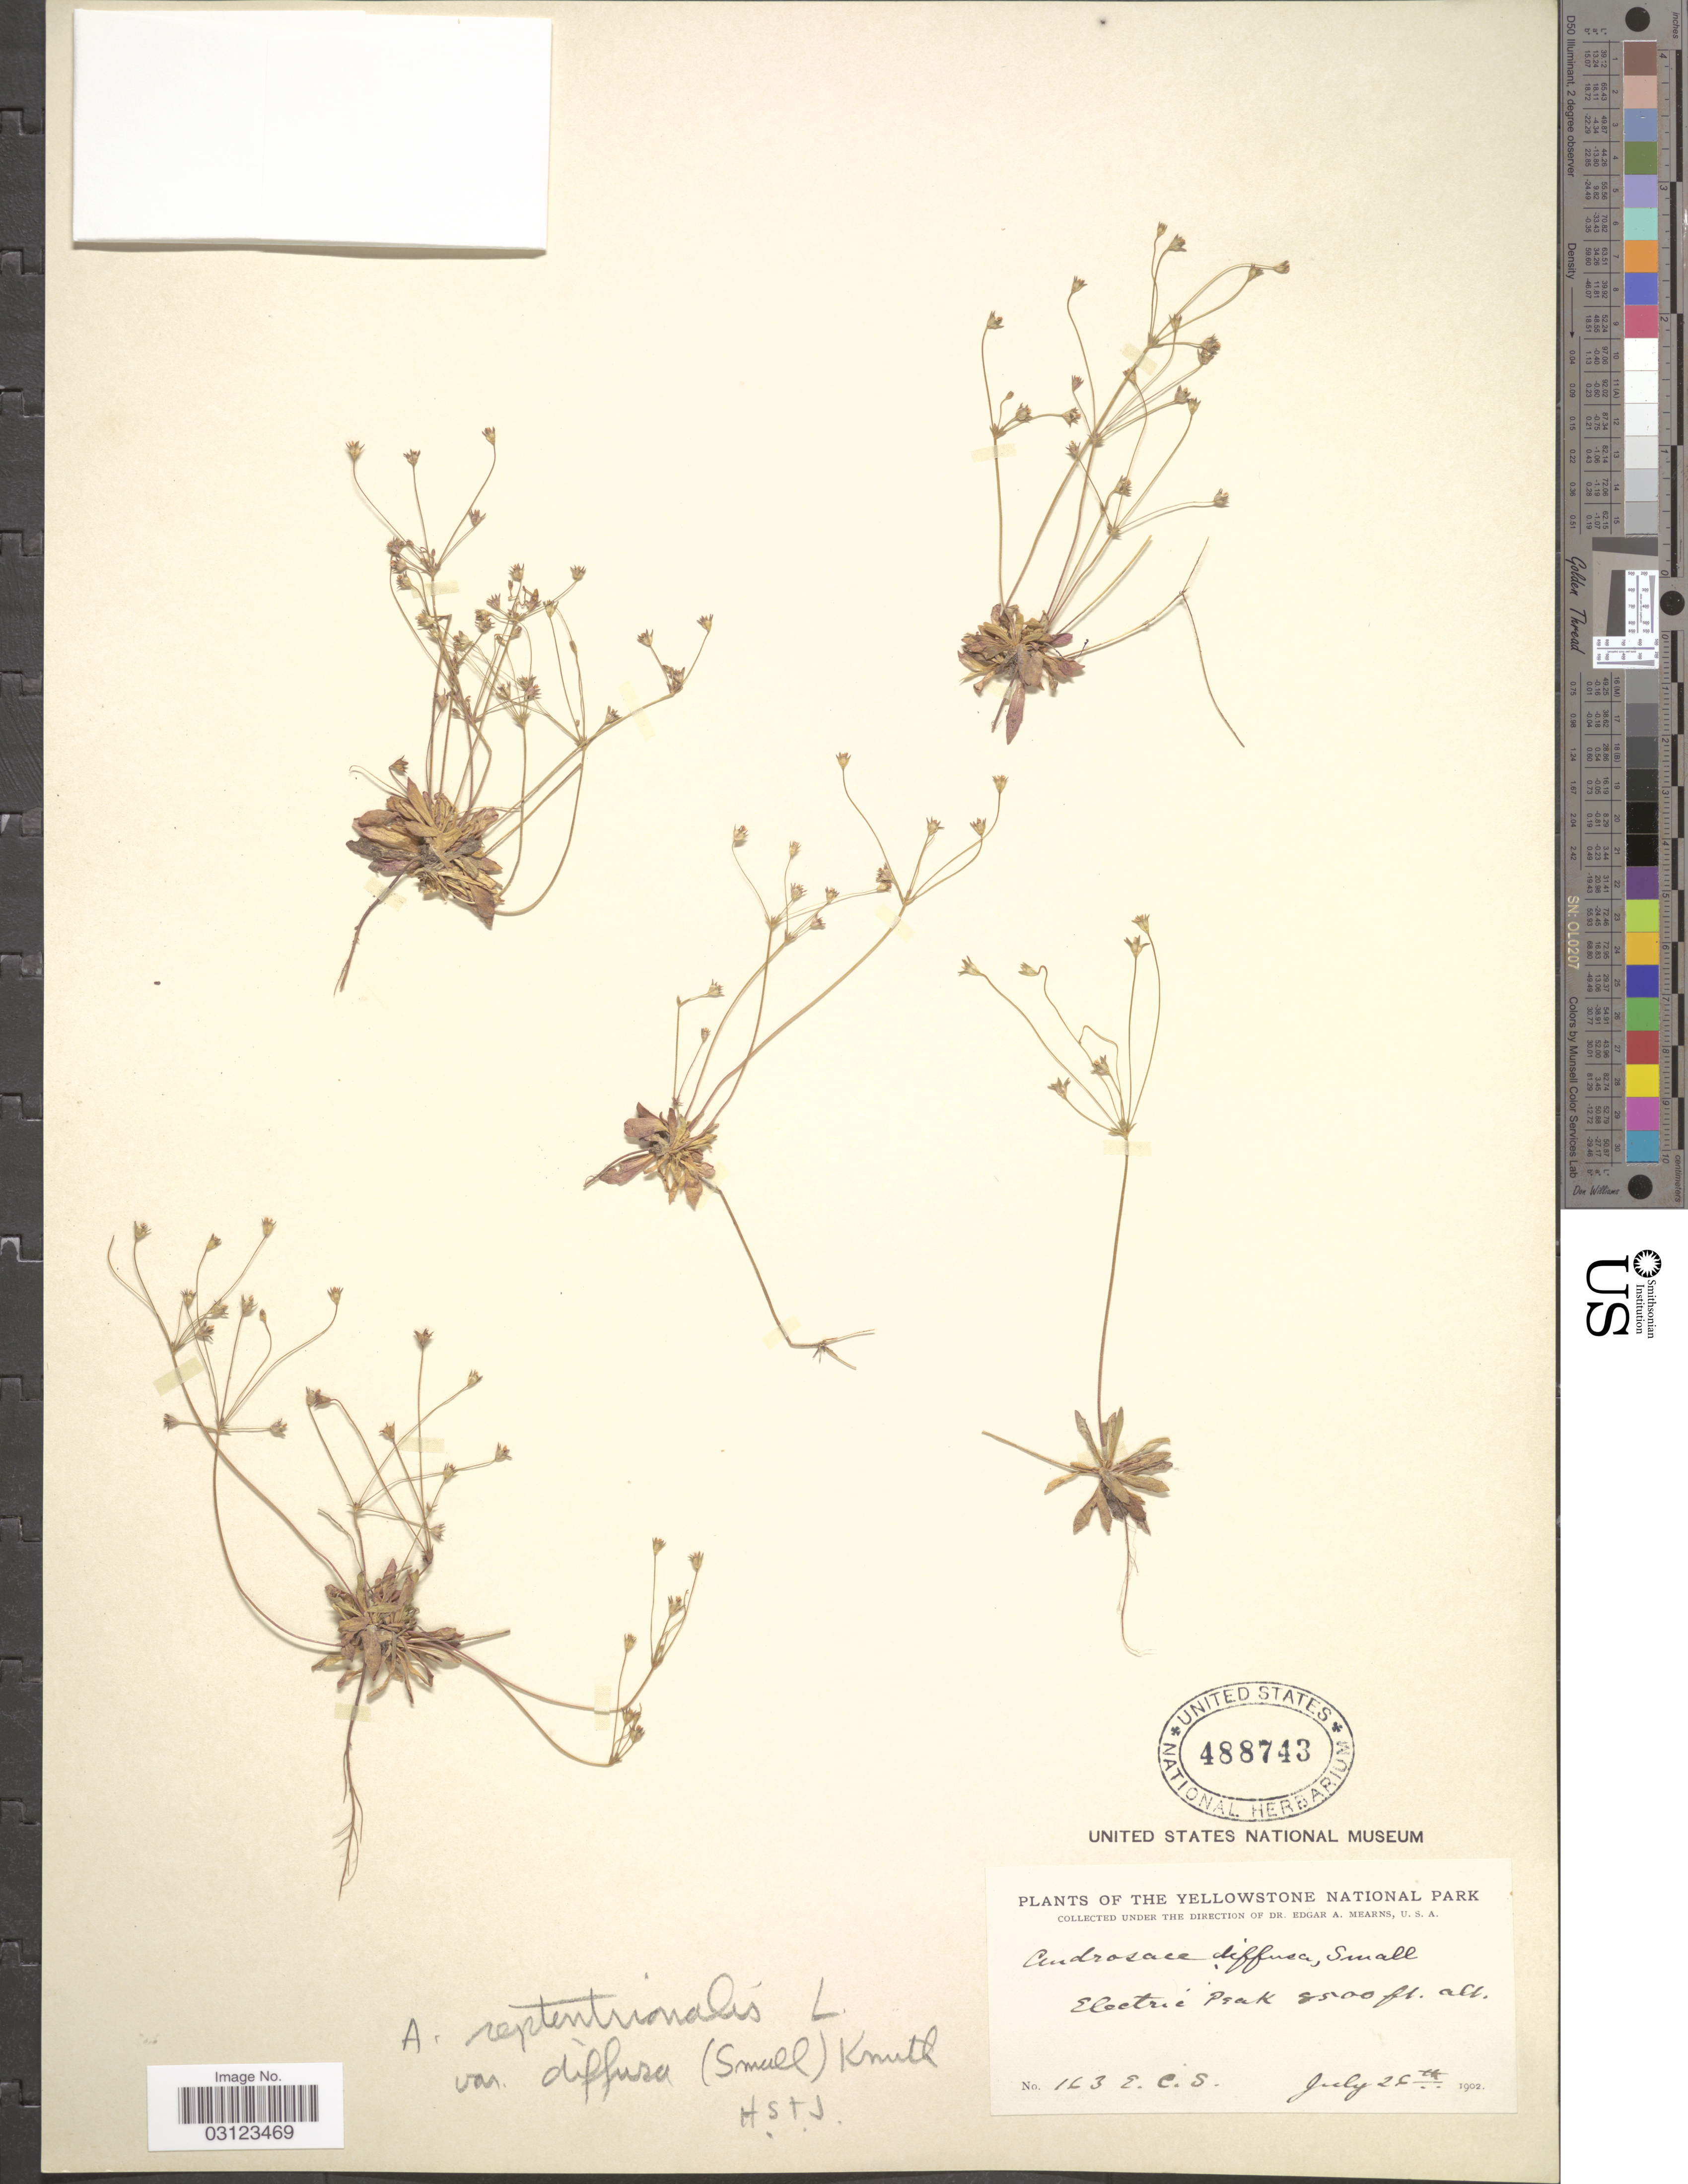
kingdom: Plantae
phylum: Tracheophyta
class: Magnoliopsida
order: Ericales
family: Primulaceae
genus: Androsace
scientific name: Androsace septentrionalis var. puberulenta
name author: (Rydb.) R. Knuth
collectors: E. C. Smith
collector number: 163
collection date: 1902-07-26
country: United States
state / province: Montana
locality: Yellowstone National Park. Electric Peak.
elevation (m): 2591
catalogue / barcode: US 488743